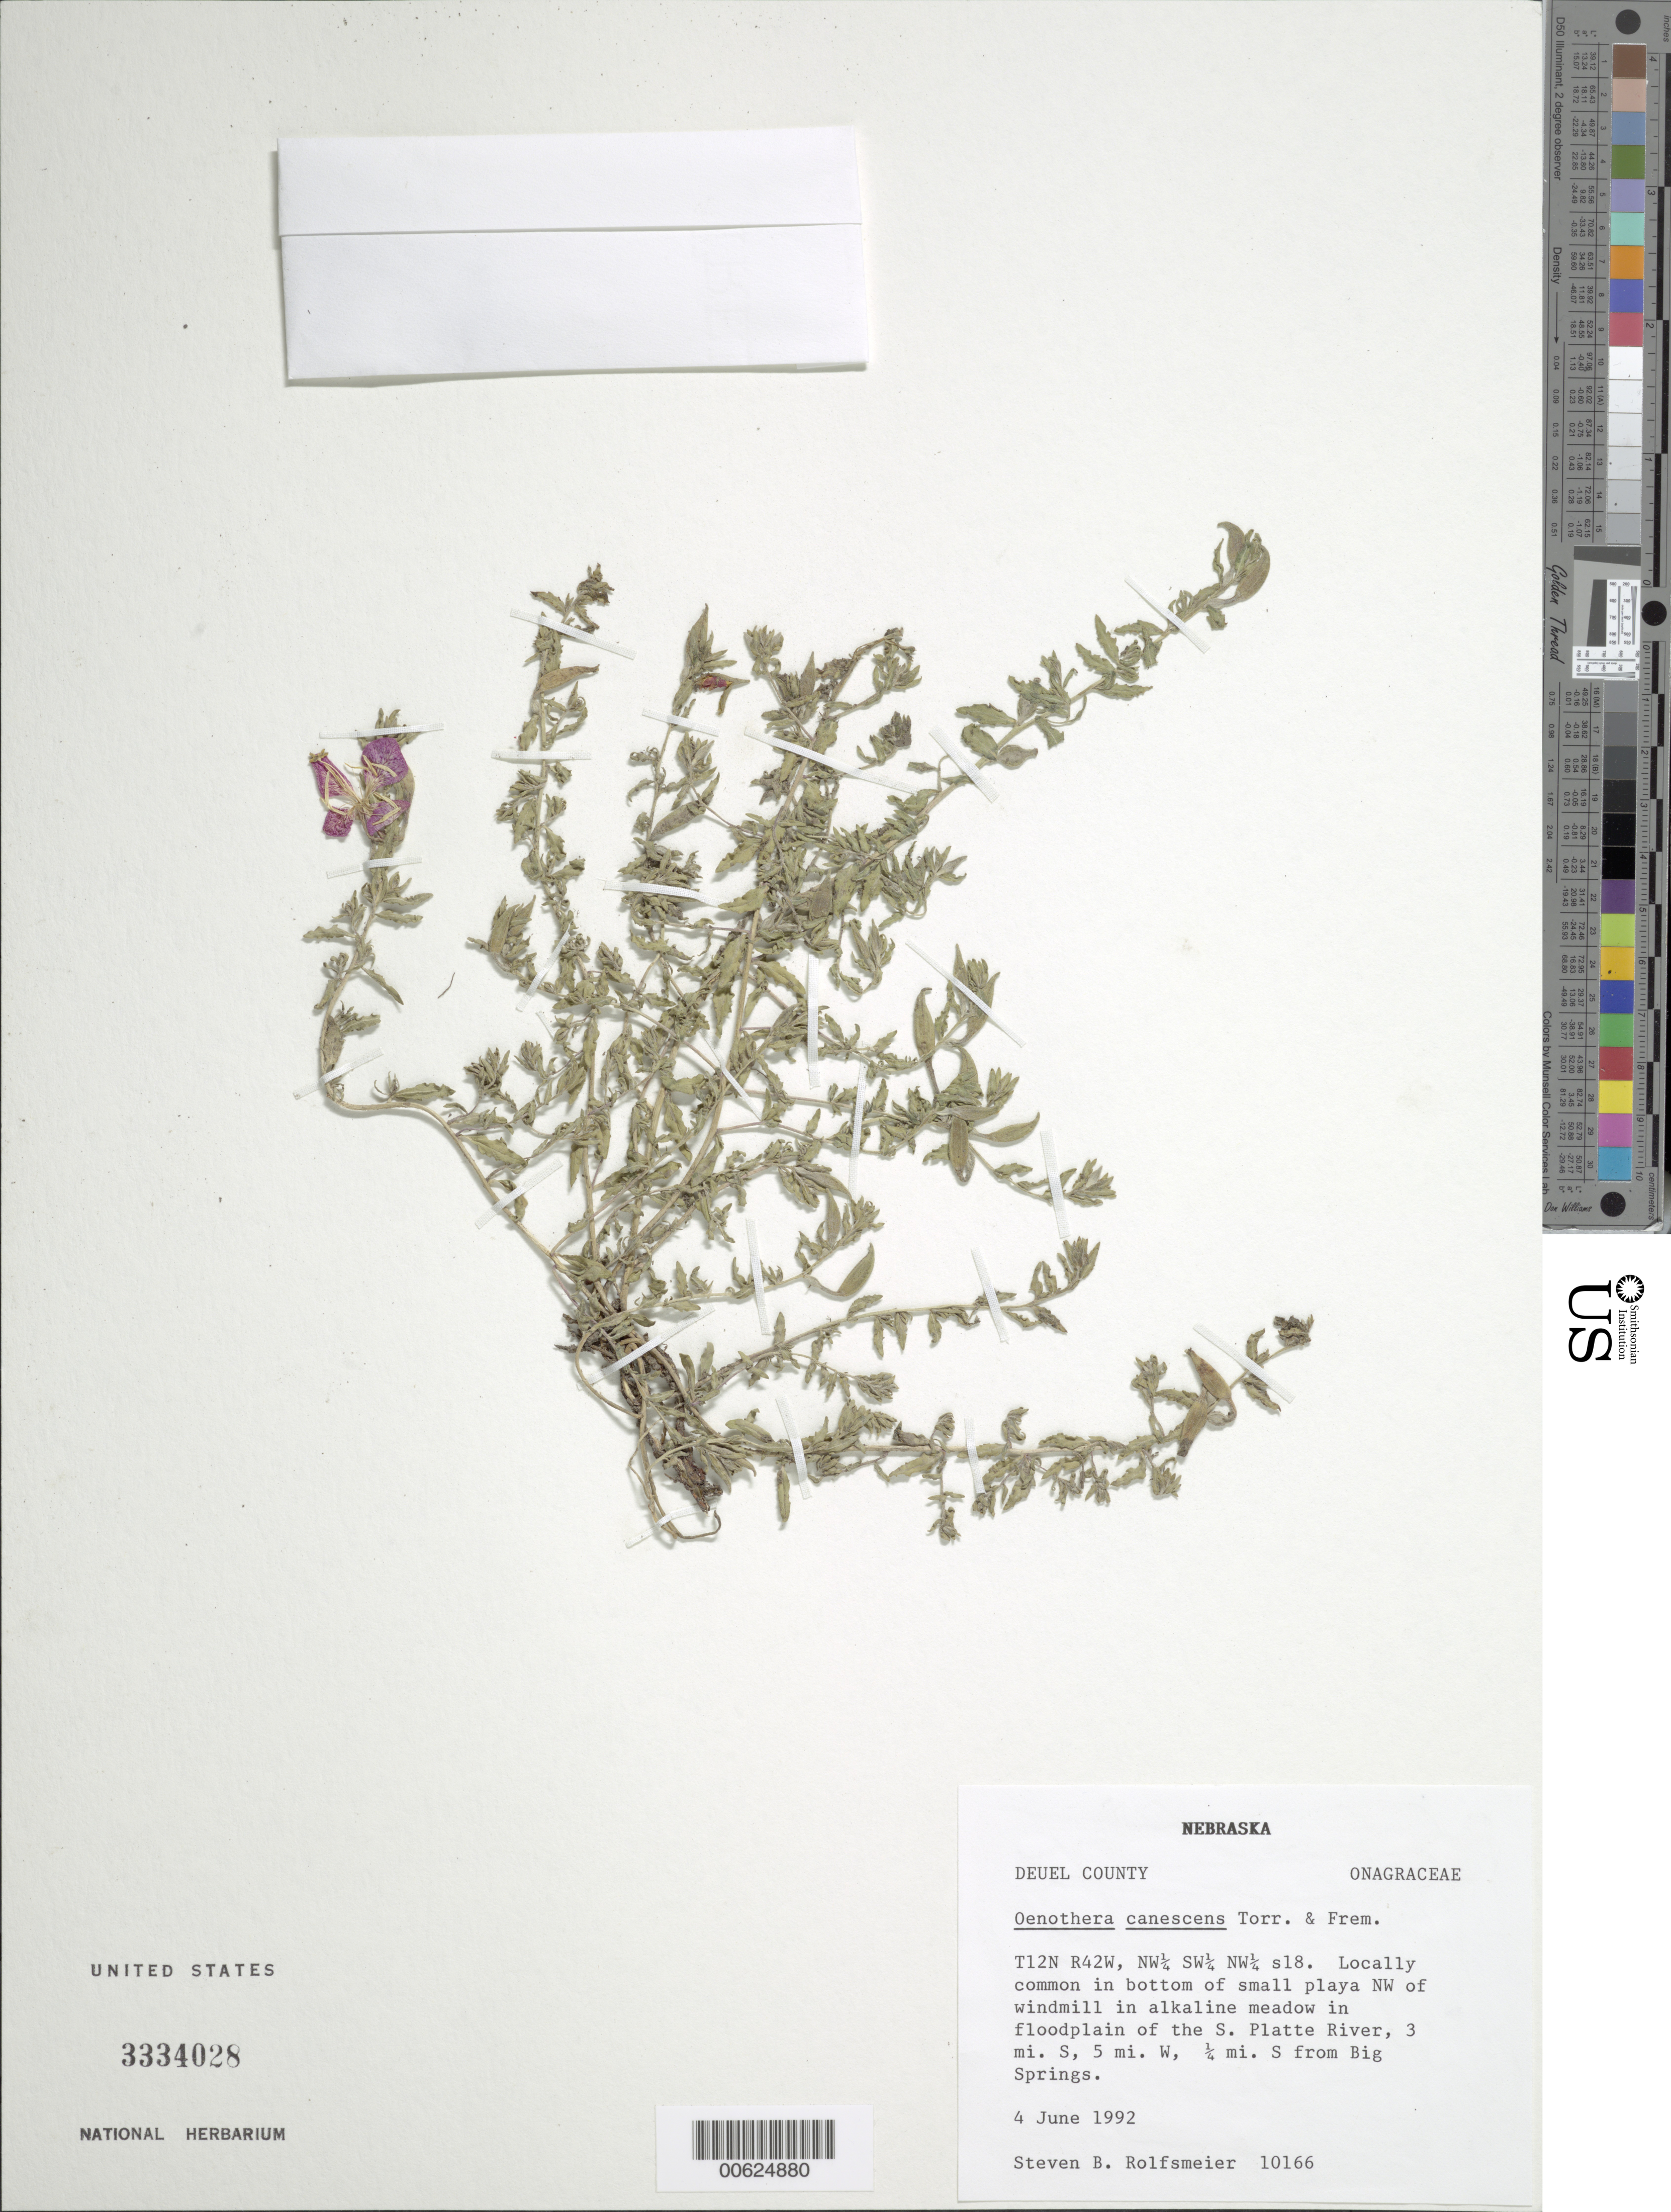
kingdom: Plantae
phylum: Tracheophyta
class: Magnoliopsida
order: Myrtales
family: Onagraceae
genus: Oenothera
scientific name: Oenothera canescens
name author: Torr. & Frém.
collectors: S. Rolfsmeier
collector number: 10166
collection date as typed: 04 Jun 1992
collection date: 1992-06-04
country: United States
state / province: Nebraska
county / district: Deuel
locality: SSW of Big Springs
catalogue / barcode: US 3334028